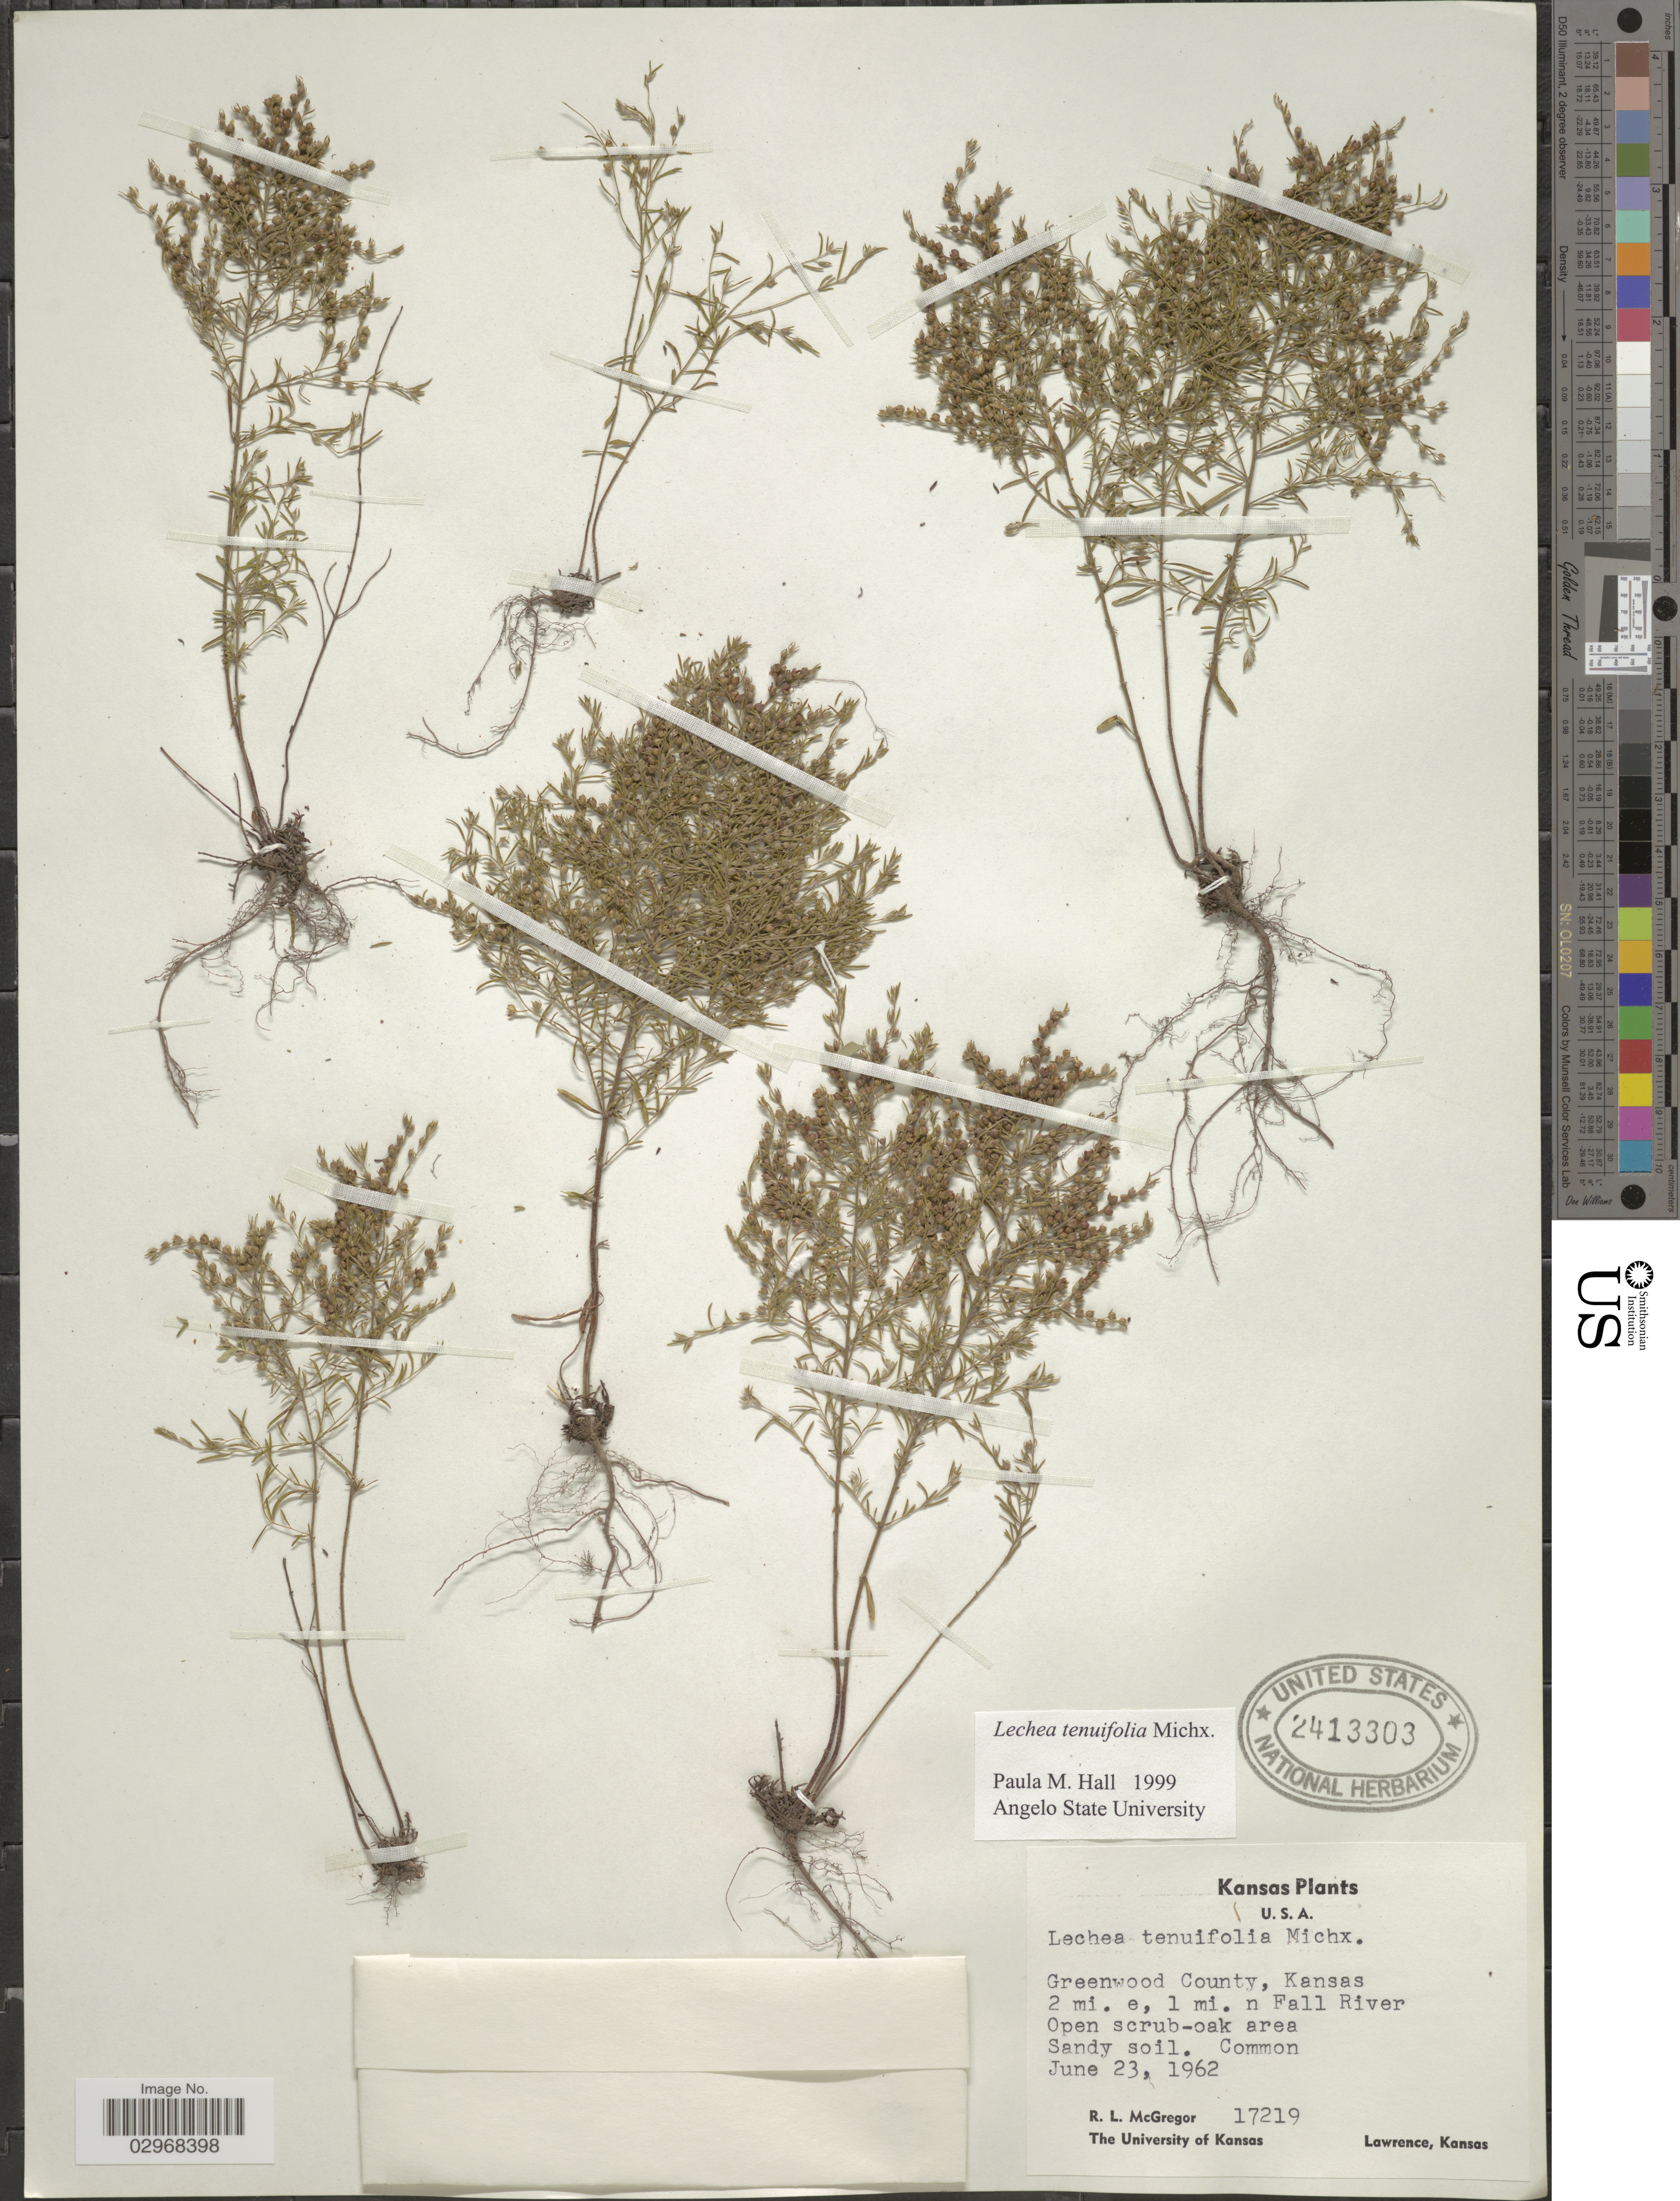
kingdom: Plantae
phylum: Tracheophyta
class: Magnoliopsida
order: Malvales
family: Cistaceae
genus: Lechea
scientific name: Lechea tenuifolia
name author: Michx.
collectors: R. McGregor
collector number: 17219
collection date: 1962-06-23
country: United States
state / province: Kansas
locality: Greenwood County, Kansas, 2 mi. e, 1 mi. n Fall River.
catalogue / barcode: US 2413303